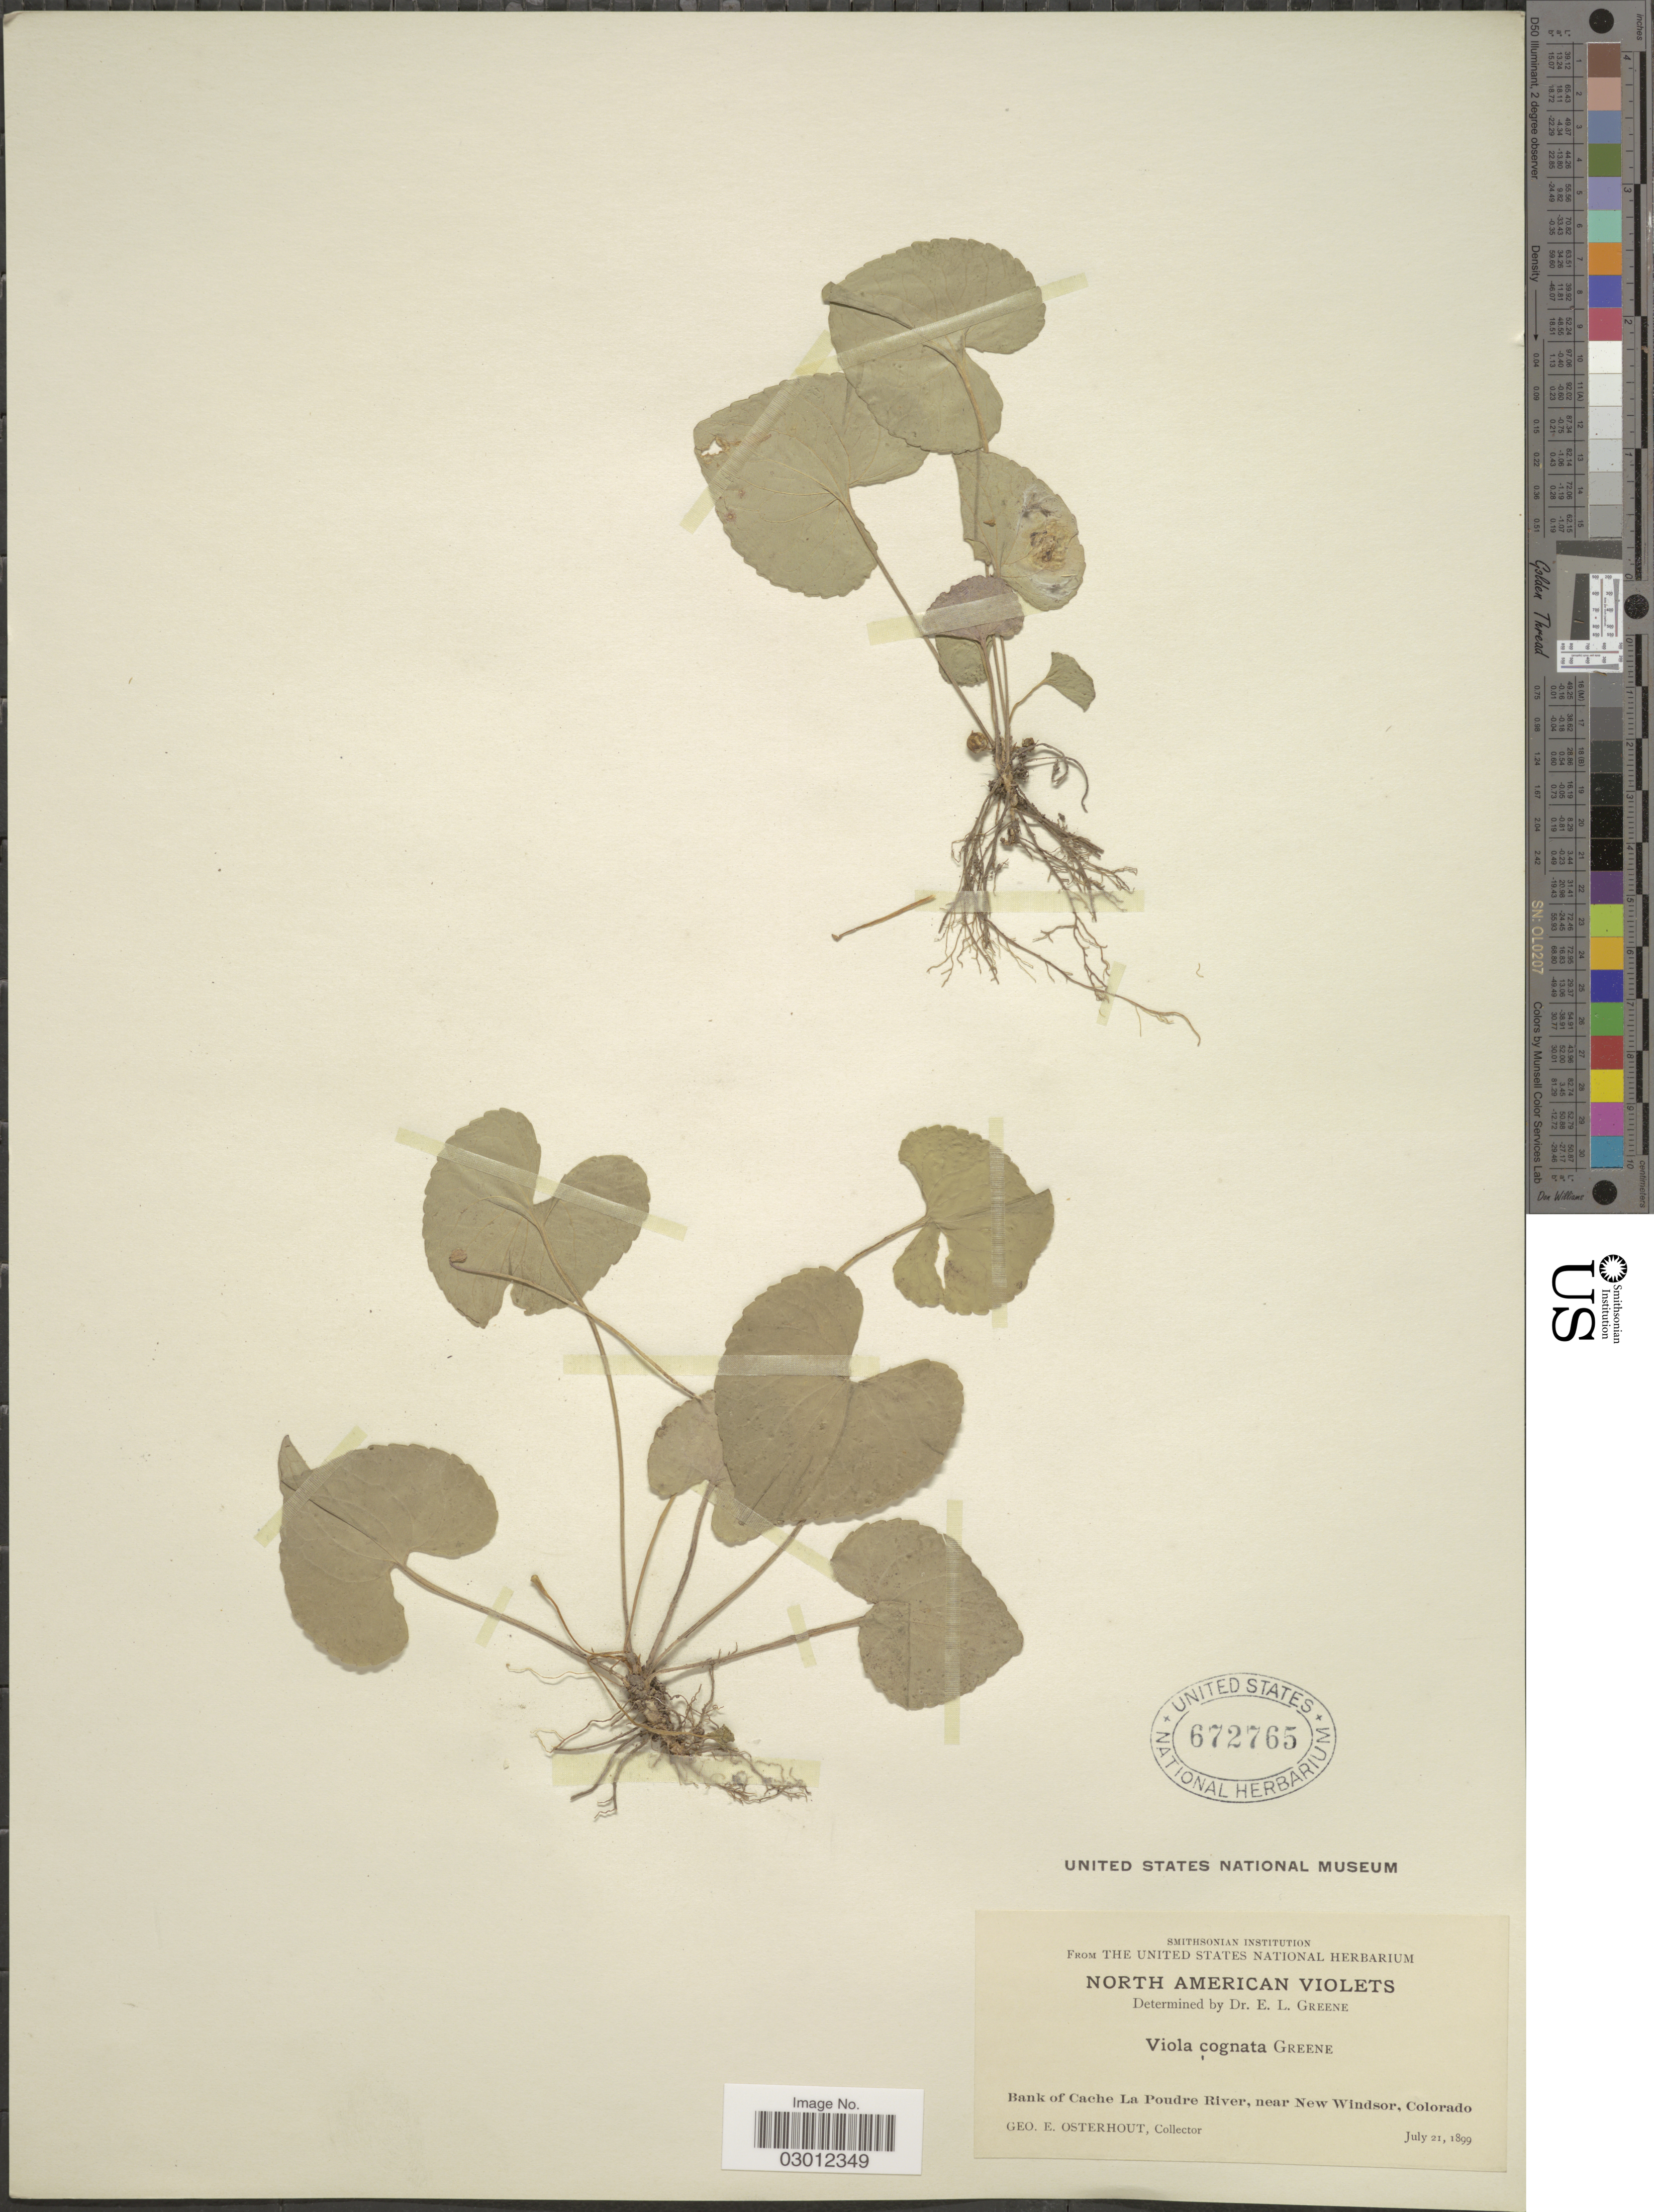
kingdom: Plantae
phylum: Tracheophyta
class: Magnoliopsida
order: Malpighiales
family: Violaceae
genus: Viola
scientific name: Viola nephrophylla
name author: Greene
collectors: G. Osterhout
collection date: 1899-07-21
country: United States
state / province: Colorado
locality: Bank of Cache La Poudre River, near New Windsor.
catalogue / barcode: US 672765